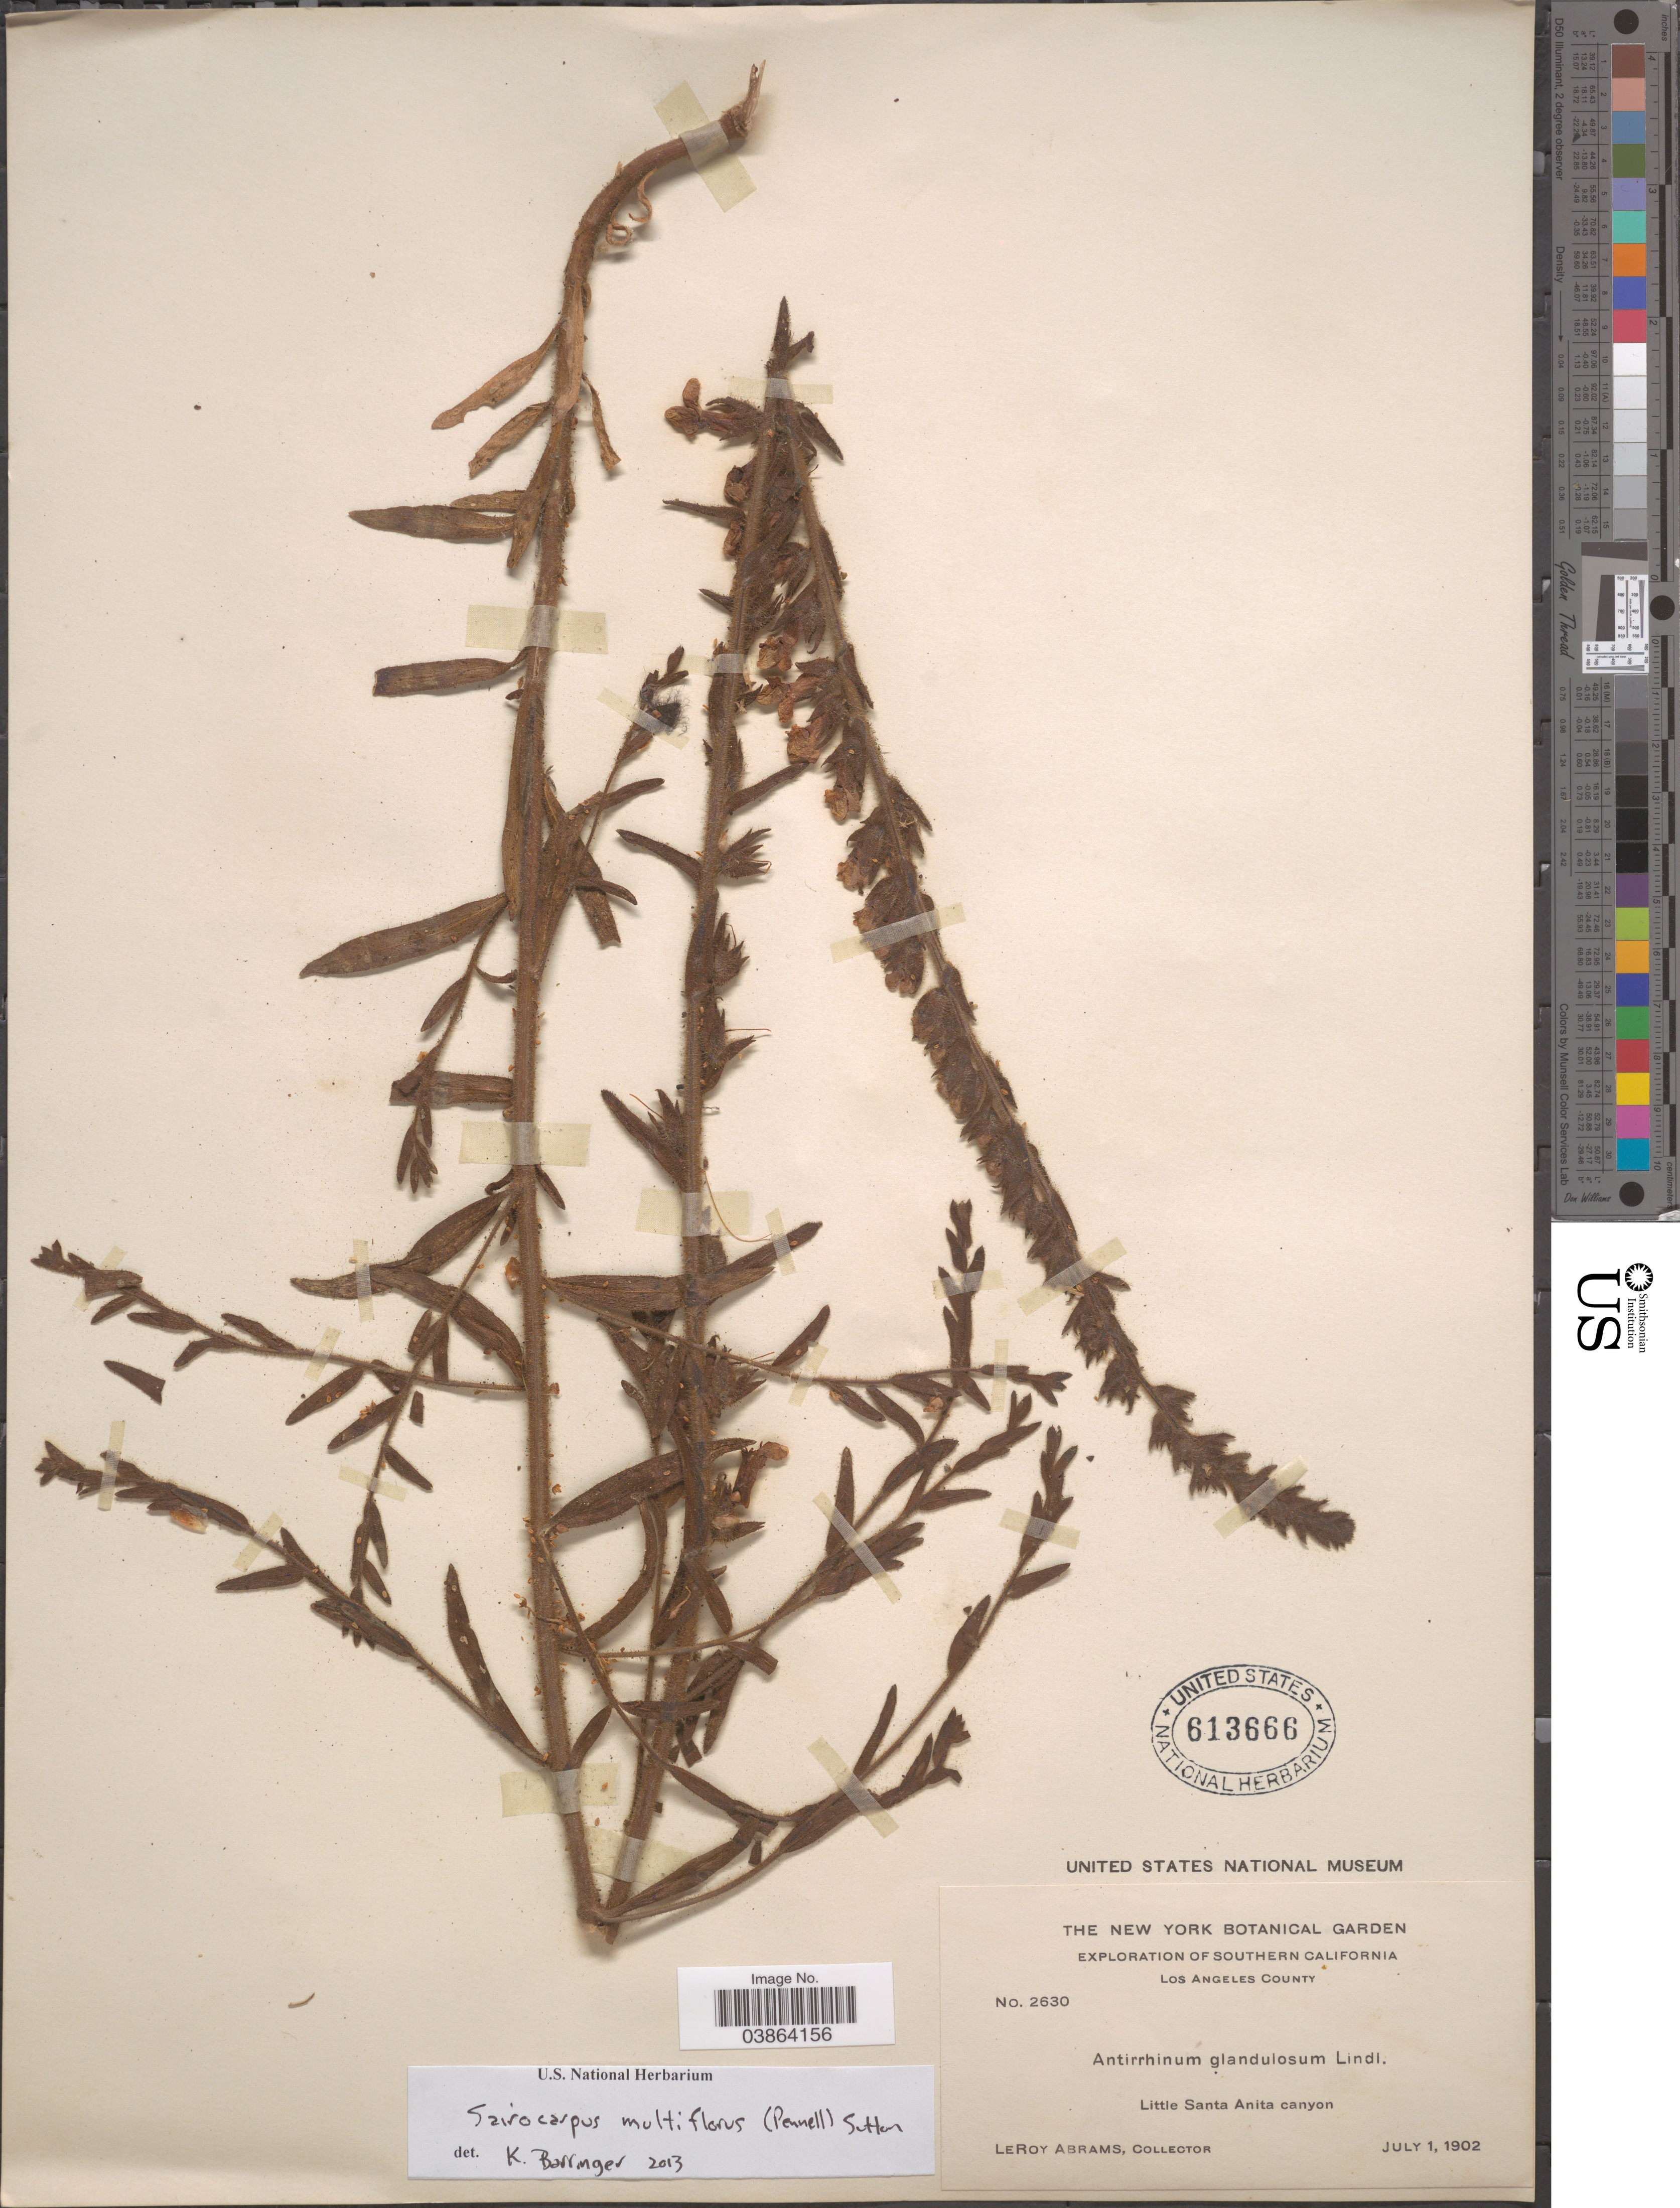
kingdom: Plantae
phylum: Tracheophyta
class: Magnoliopsida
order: Lamiales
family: Plantaginaceae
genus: Sairocarpus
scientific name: Sairocarpus multiflorus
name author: (Pennell) D.A. Sutton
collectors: L. Abrams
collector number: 2630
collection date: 1902-07-01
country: United States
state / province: California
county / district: Los Angeles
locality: Southern California, Los Angeles County. Little Santa Anita canyon.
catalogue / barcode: US 613666